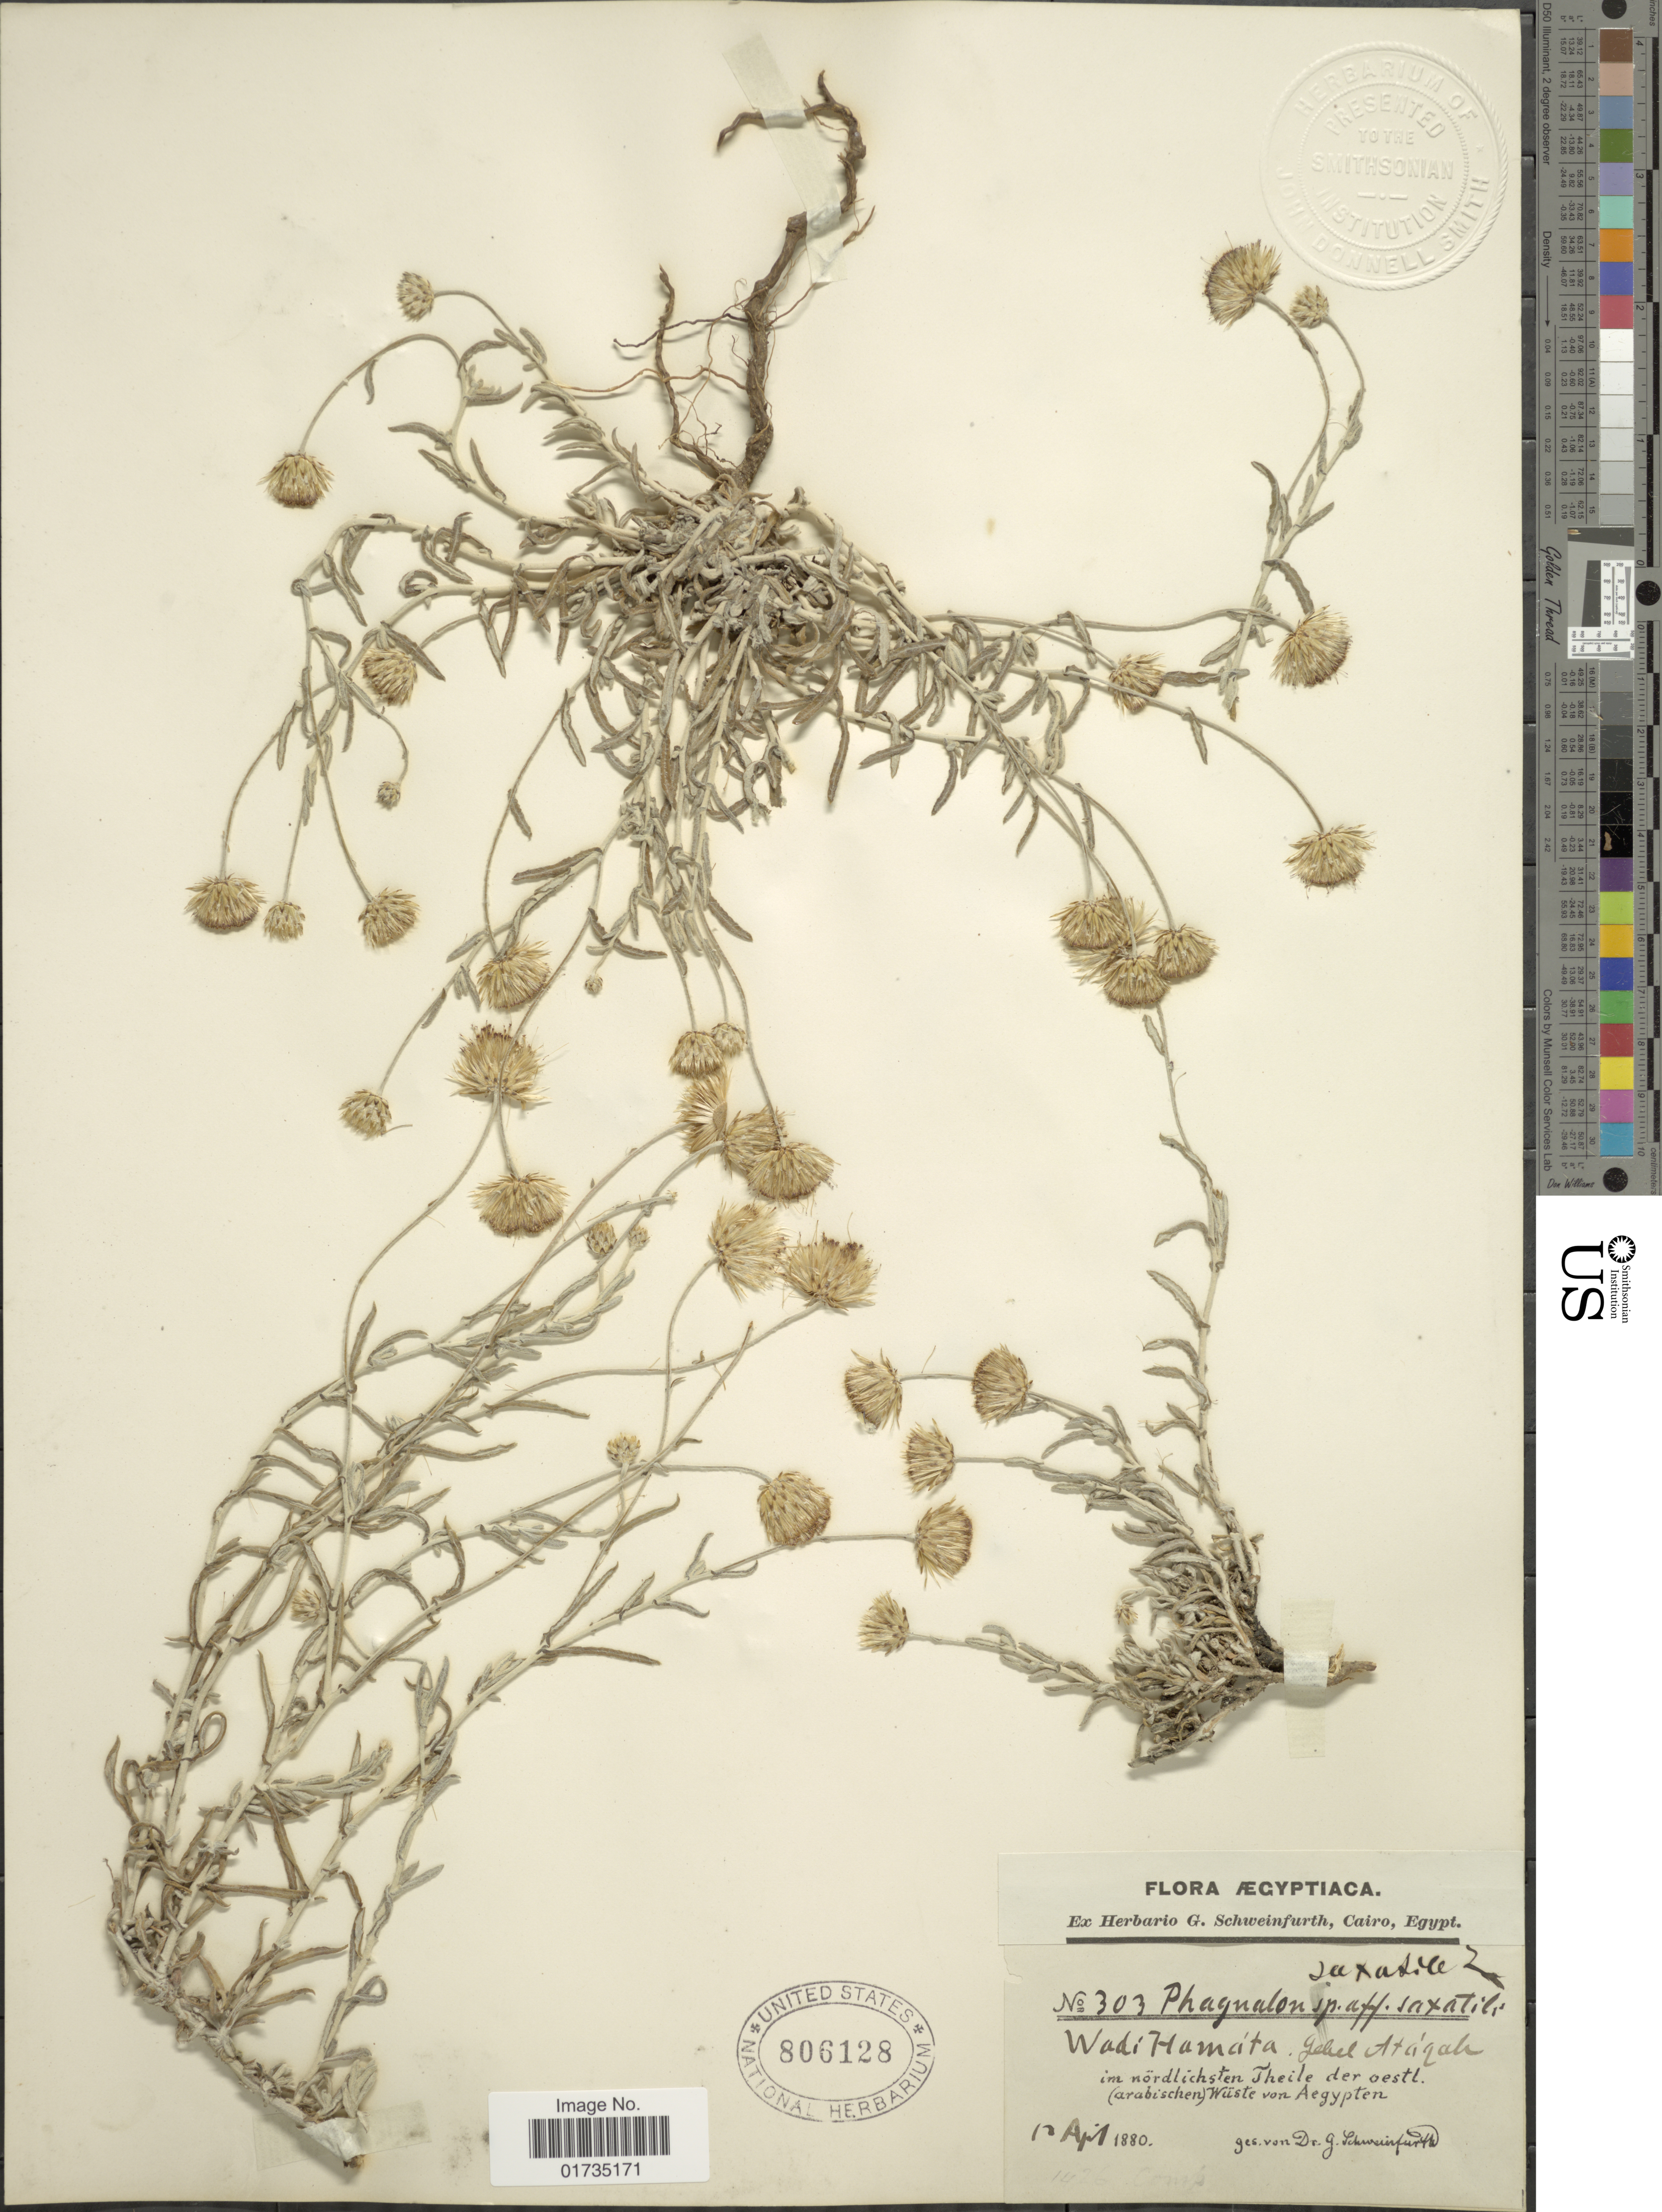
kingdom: Plantae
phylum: Tracheophyta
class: Magnoliopsida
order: Asterales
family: Asteraceae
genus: Phagnalon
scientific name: Phagnalon saxatile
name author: Cass.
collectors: G. A. Schweinfurth (herbarium)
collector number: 303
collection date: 1880-04-12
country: Egypt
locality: Im nordlichtsten Theile der oestl. (arabischn) Wuste von Aegypten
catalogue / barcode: US 806128